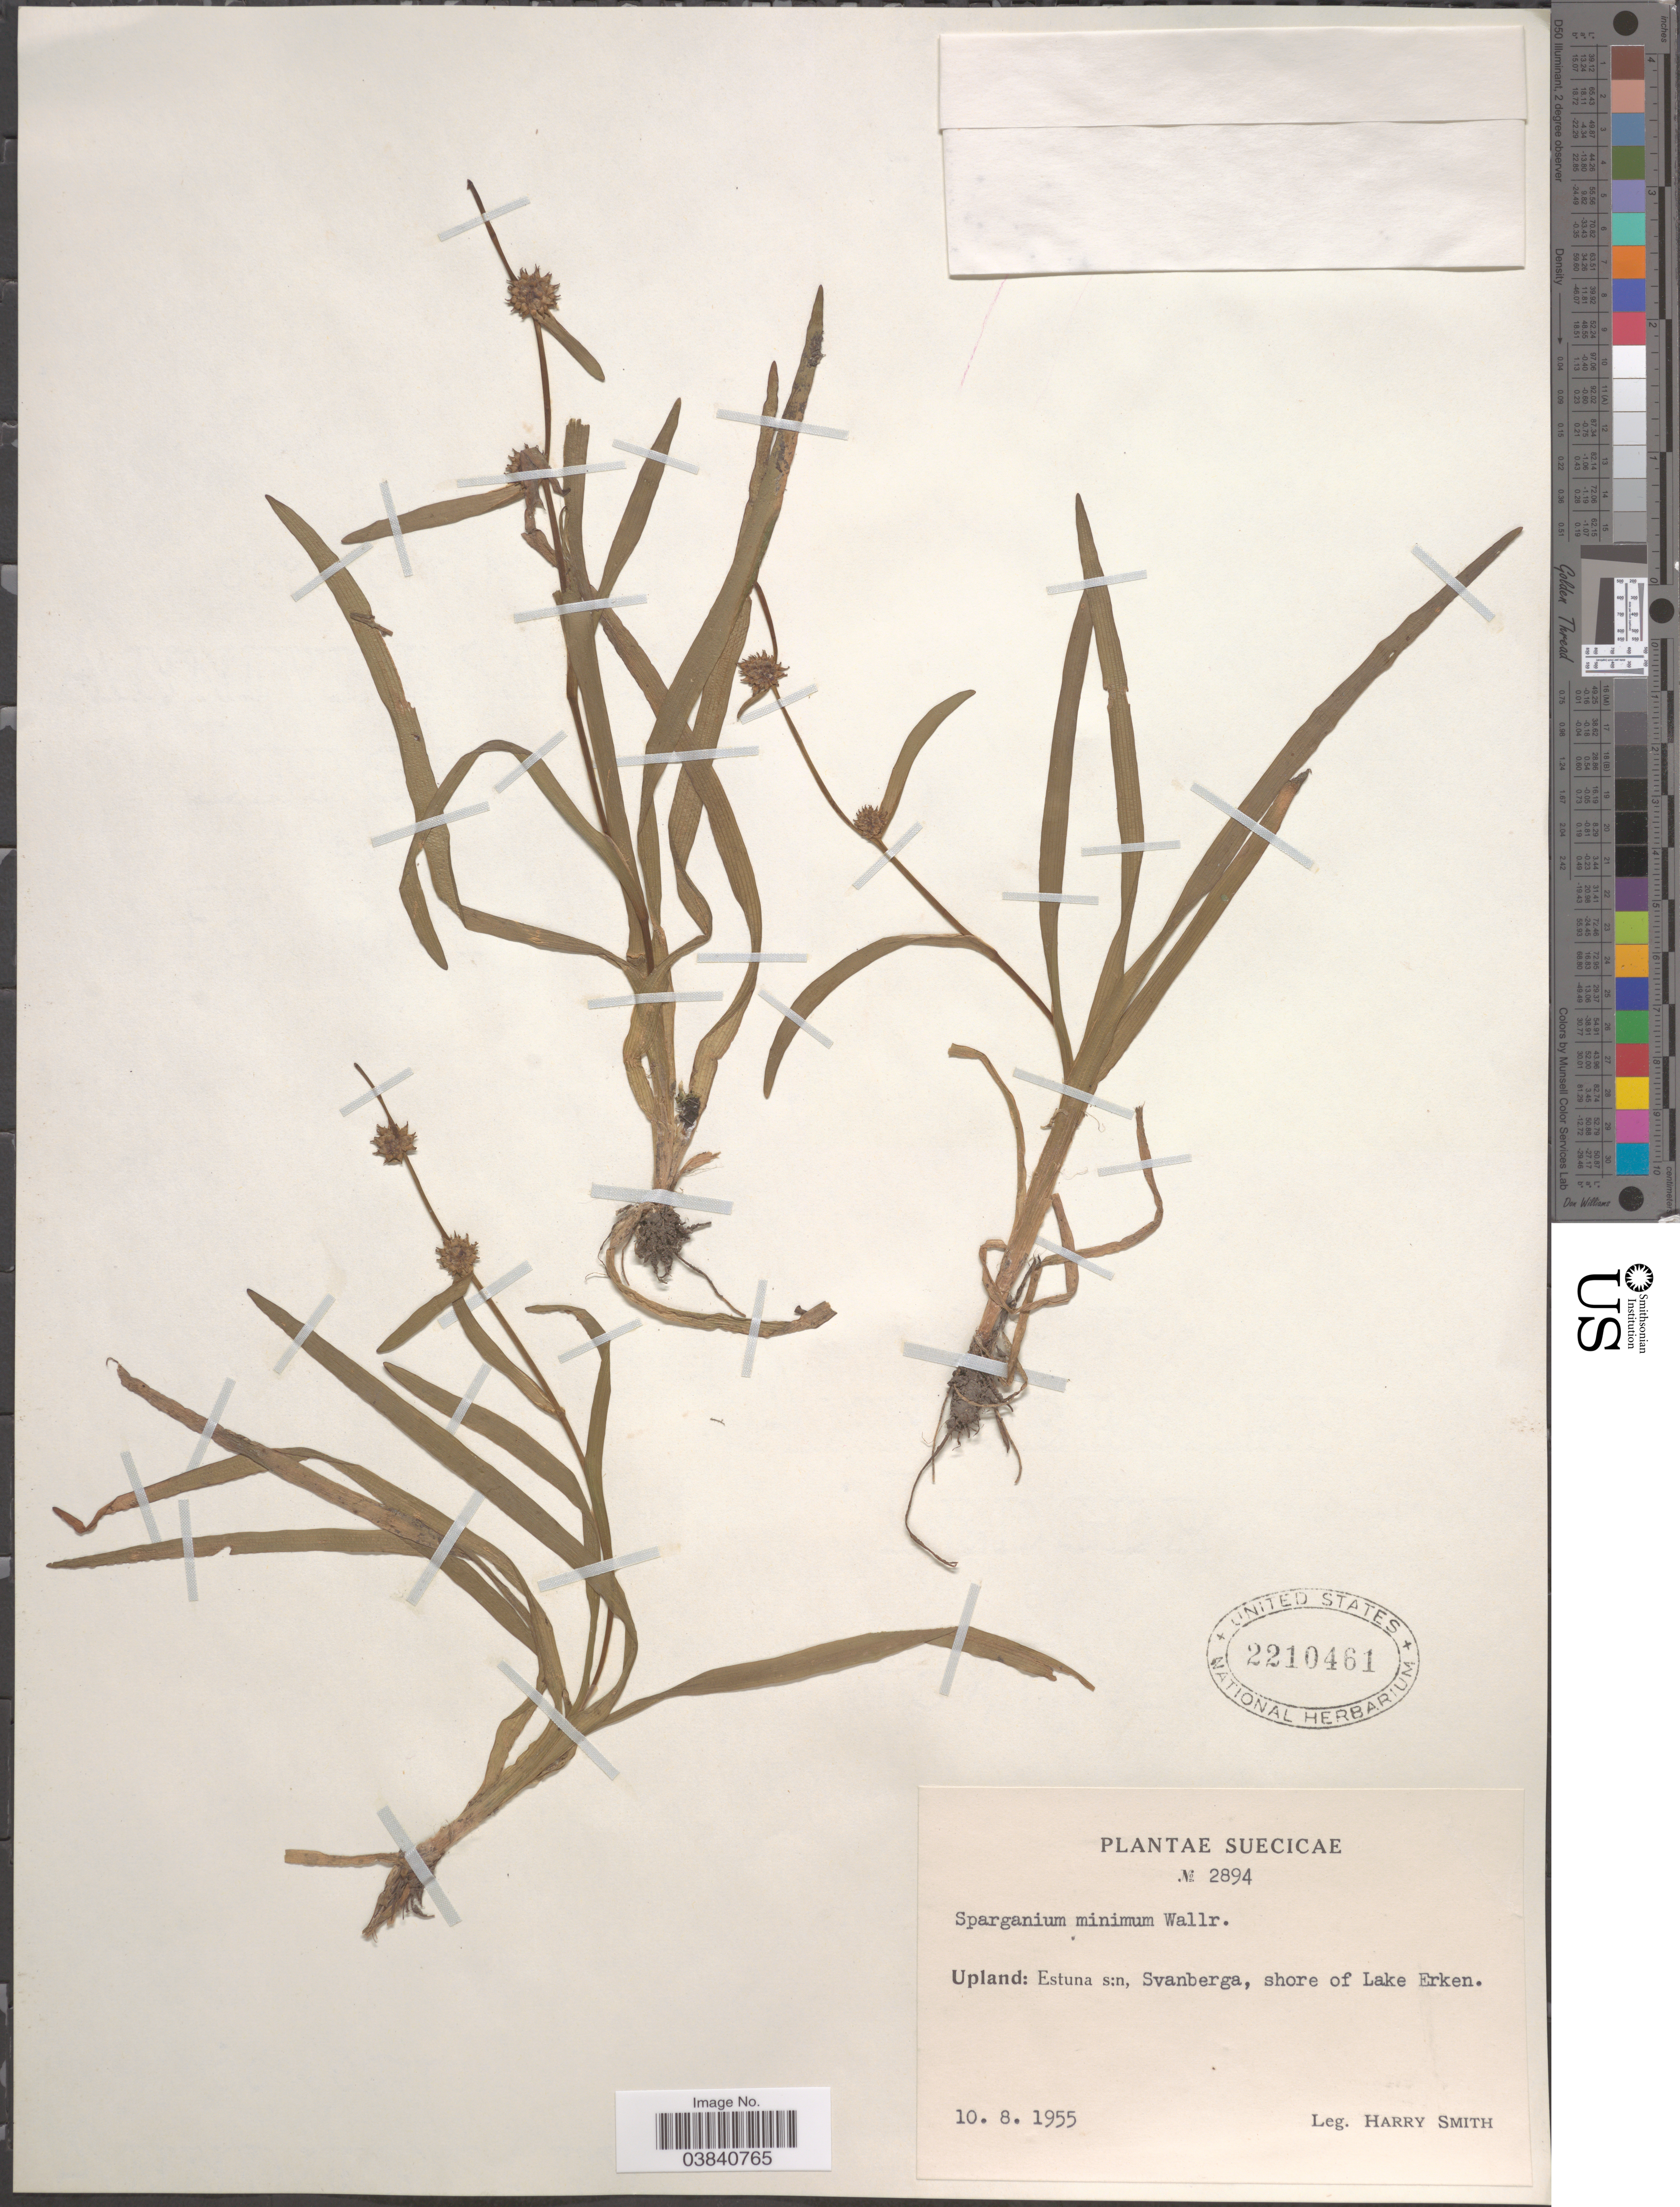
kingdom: Plantae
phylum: Tracheophyta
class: Liliopsida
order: Poales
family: Typhaceae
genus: Sparganium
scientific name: Sparganium minimum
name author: Wallr.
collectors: H. Smith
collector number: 2894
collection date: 1955-08-10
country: Sweden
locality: Suecicae. Upland: Estuna s:n, Svanberga, shore of Lake Erken.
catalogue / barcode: US 2210461